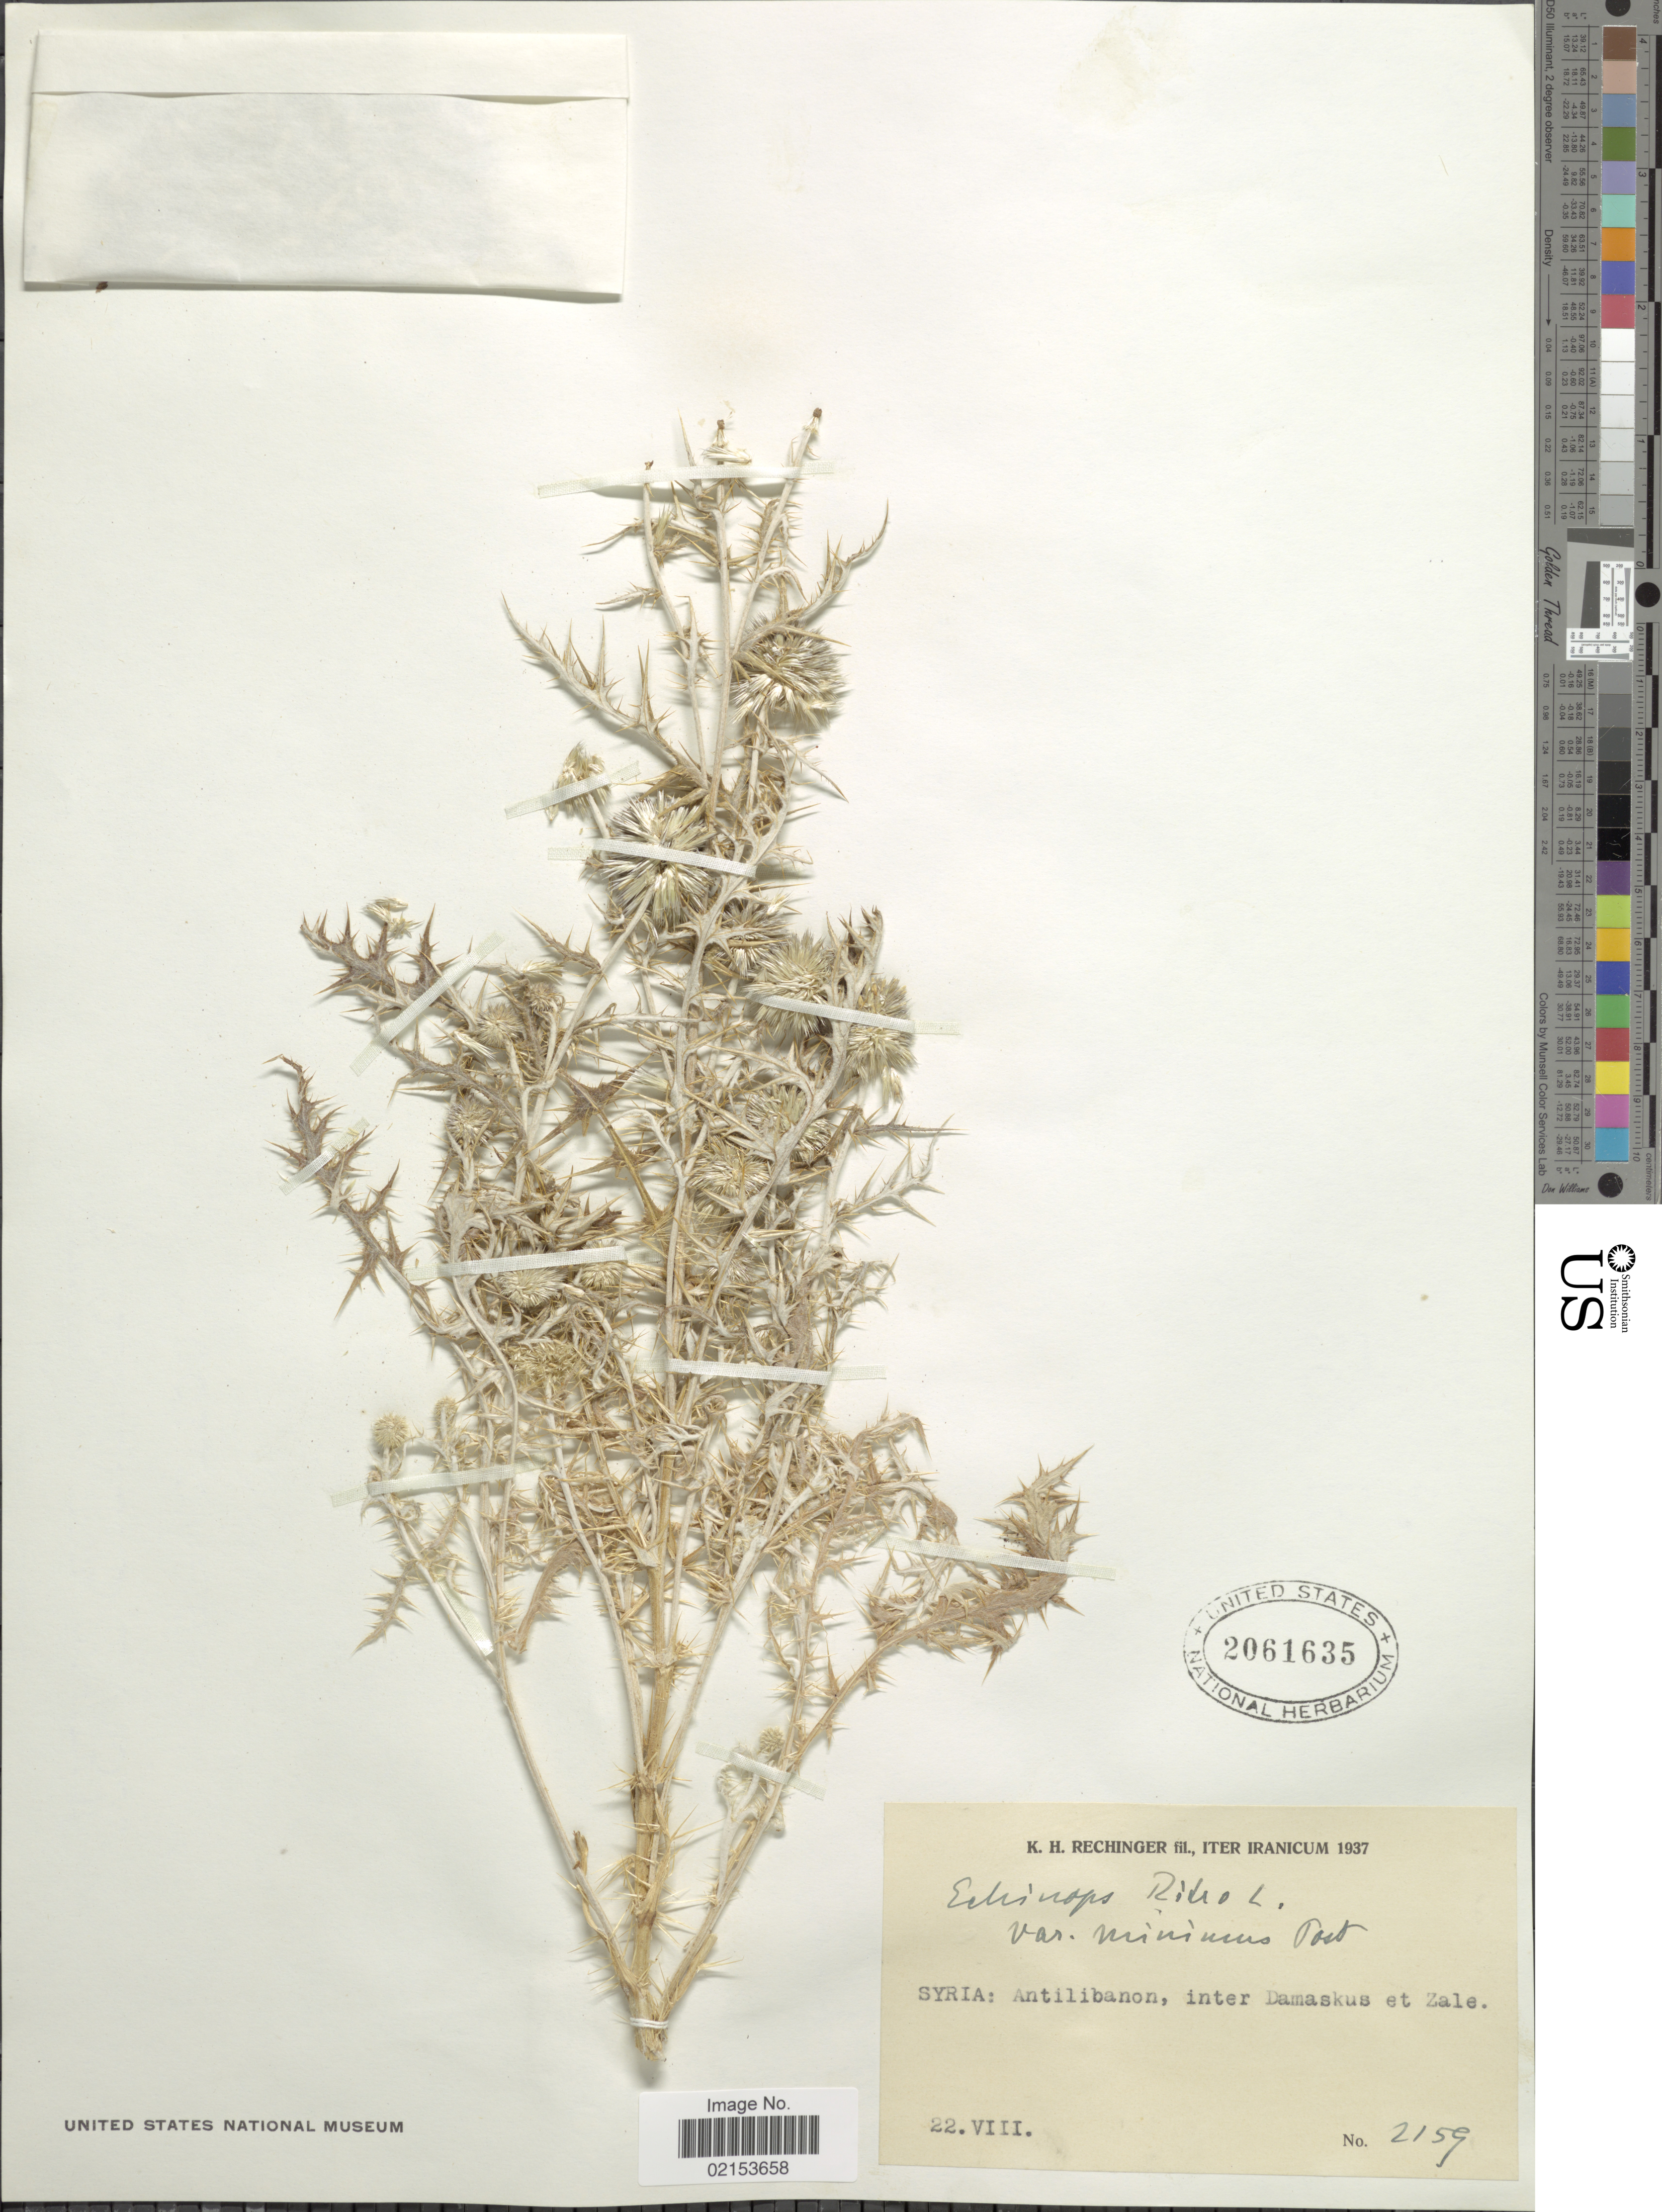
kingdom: Plantae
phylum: Tracheophyta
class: Magnoliopsida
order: Asterales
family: Asteraceae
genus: Echinops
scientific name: Echinops ritro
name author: L.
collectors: K. H. Rechinger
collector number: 2159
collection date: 1937-08-22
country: Syria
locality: Antilibanon, inter Damaskus et Zale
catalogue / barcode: US 2061635